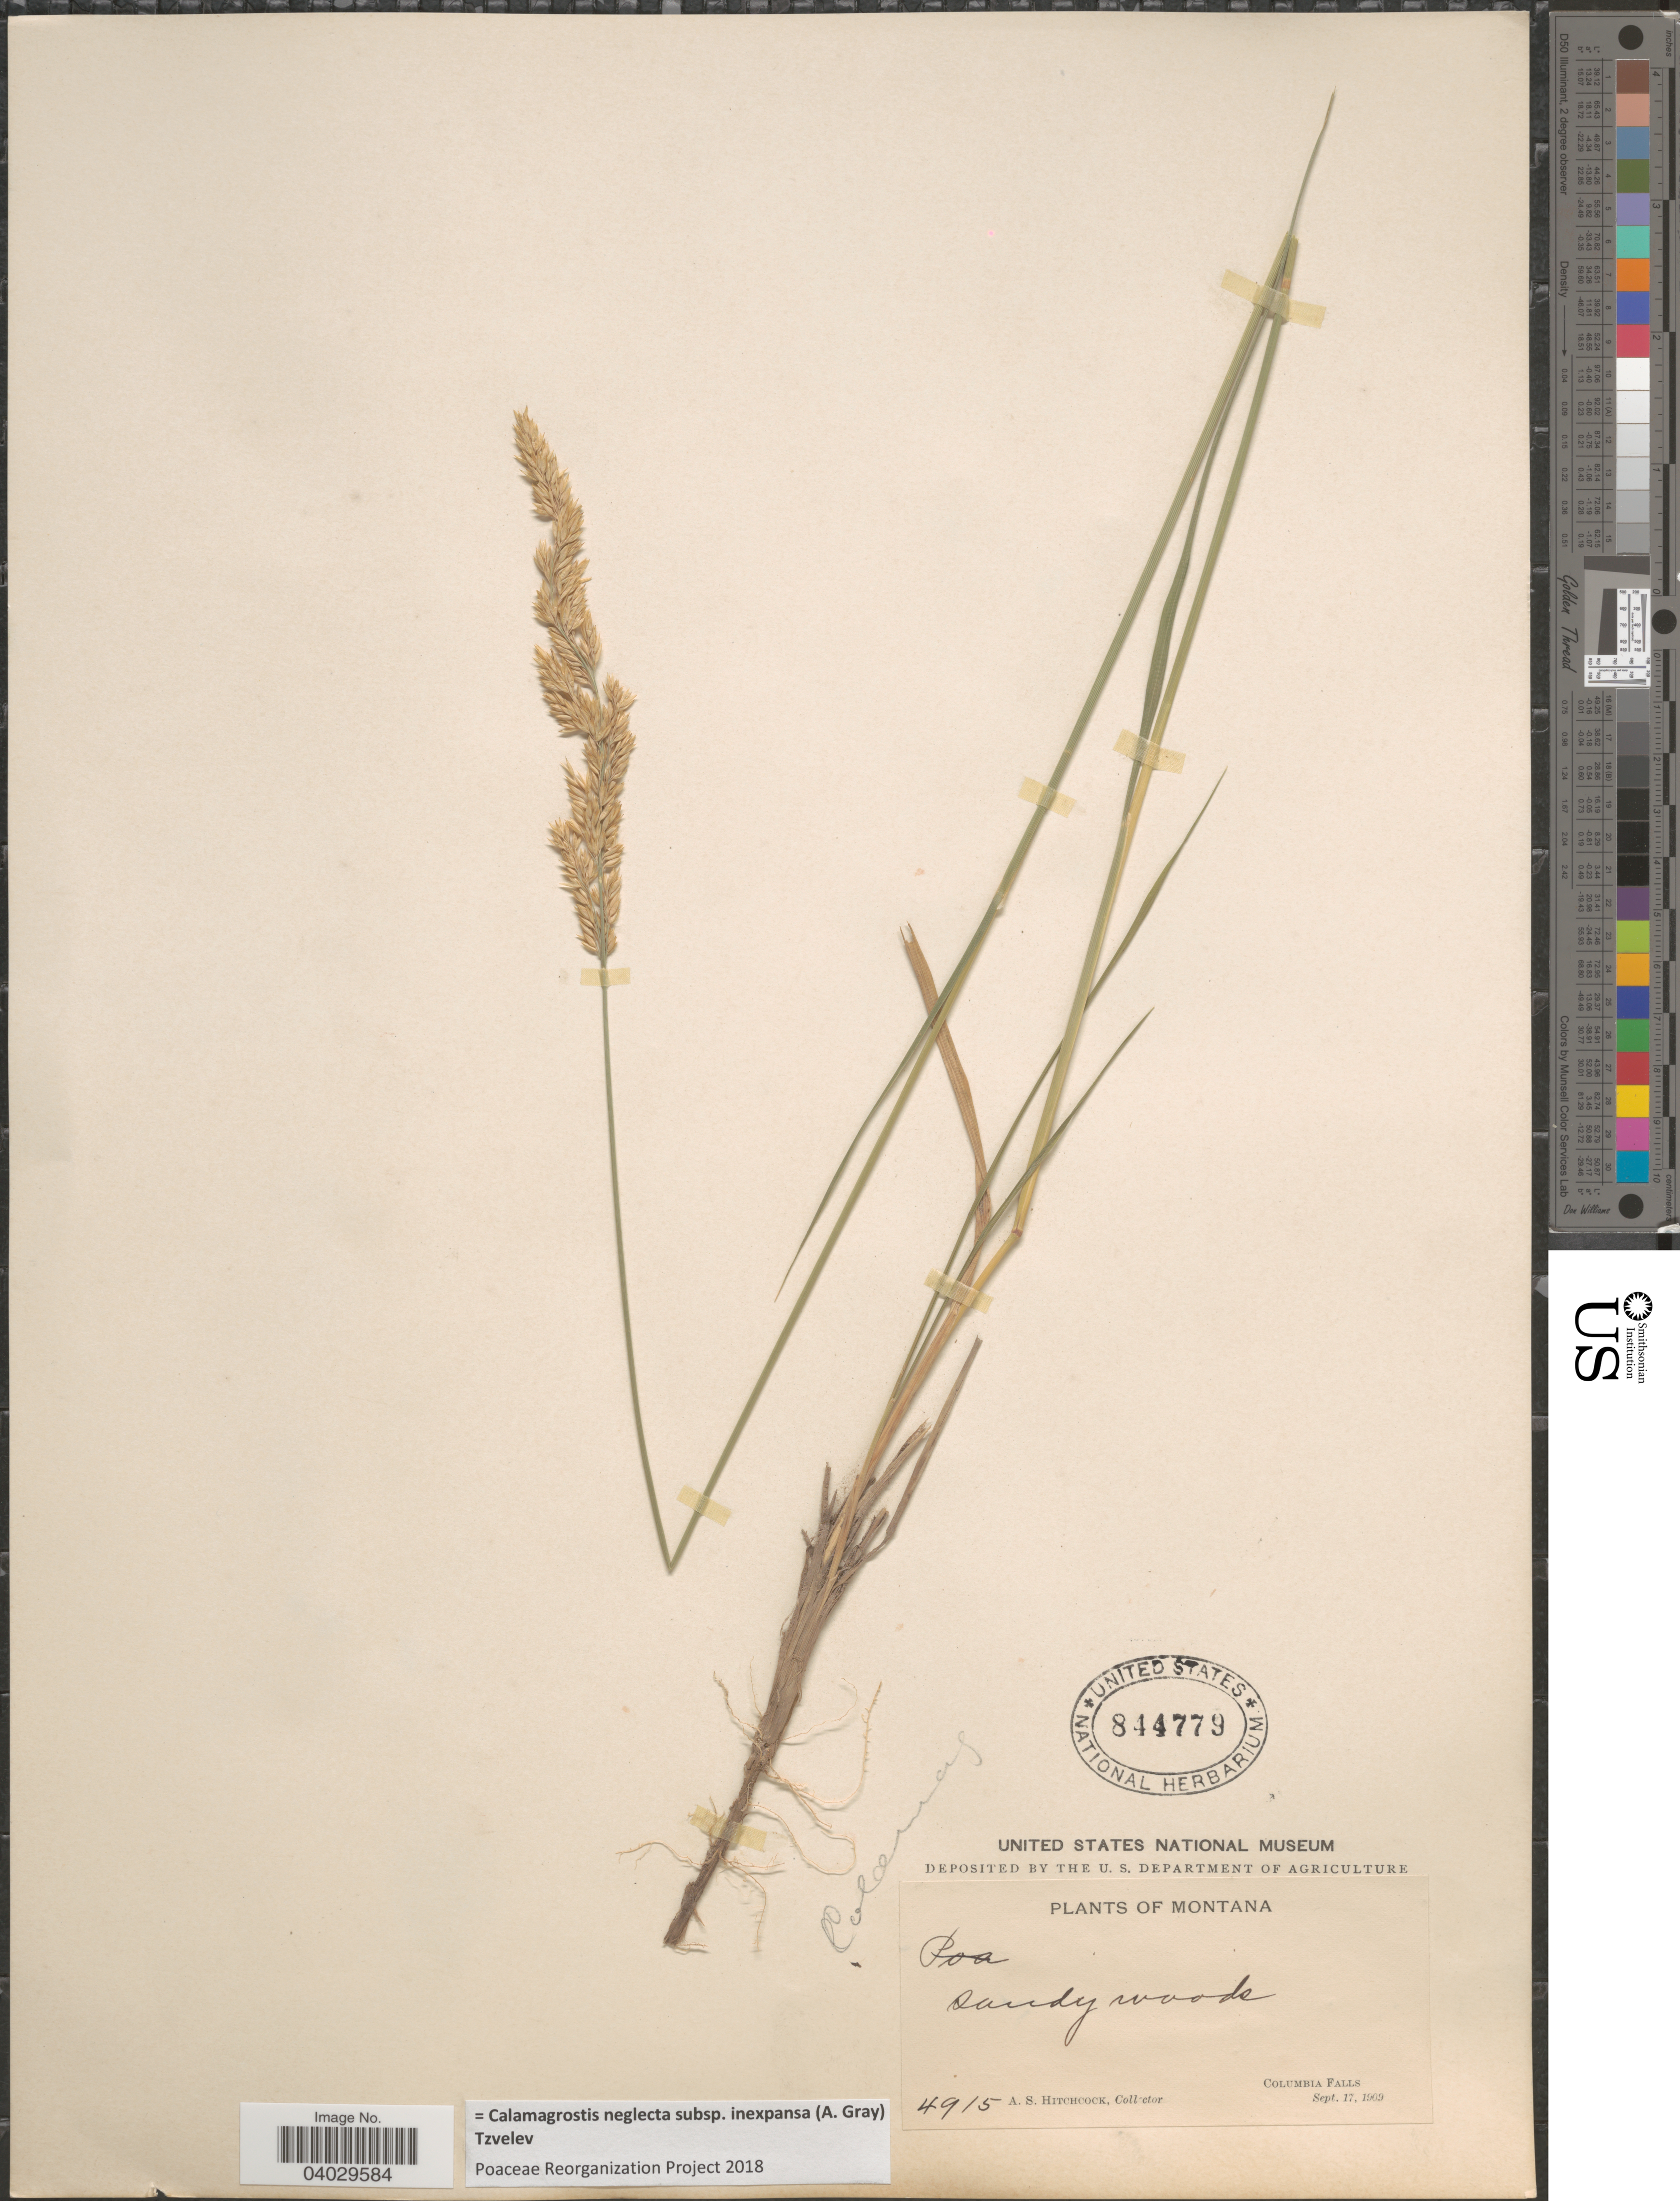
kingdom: Plantae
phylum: Tracheophyta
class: Liliopsida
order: Poales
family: Poaceae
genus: Calamagrostis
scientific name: Calamagrostis neglecta subsp. inexpansa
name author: (A. Gray) Tzvelev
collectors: A. S. Hitchcock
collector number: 4915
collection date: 1909-09-17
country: United States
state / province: Montana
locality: Columbia Falls.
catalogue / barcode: US 844779